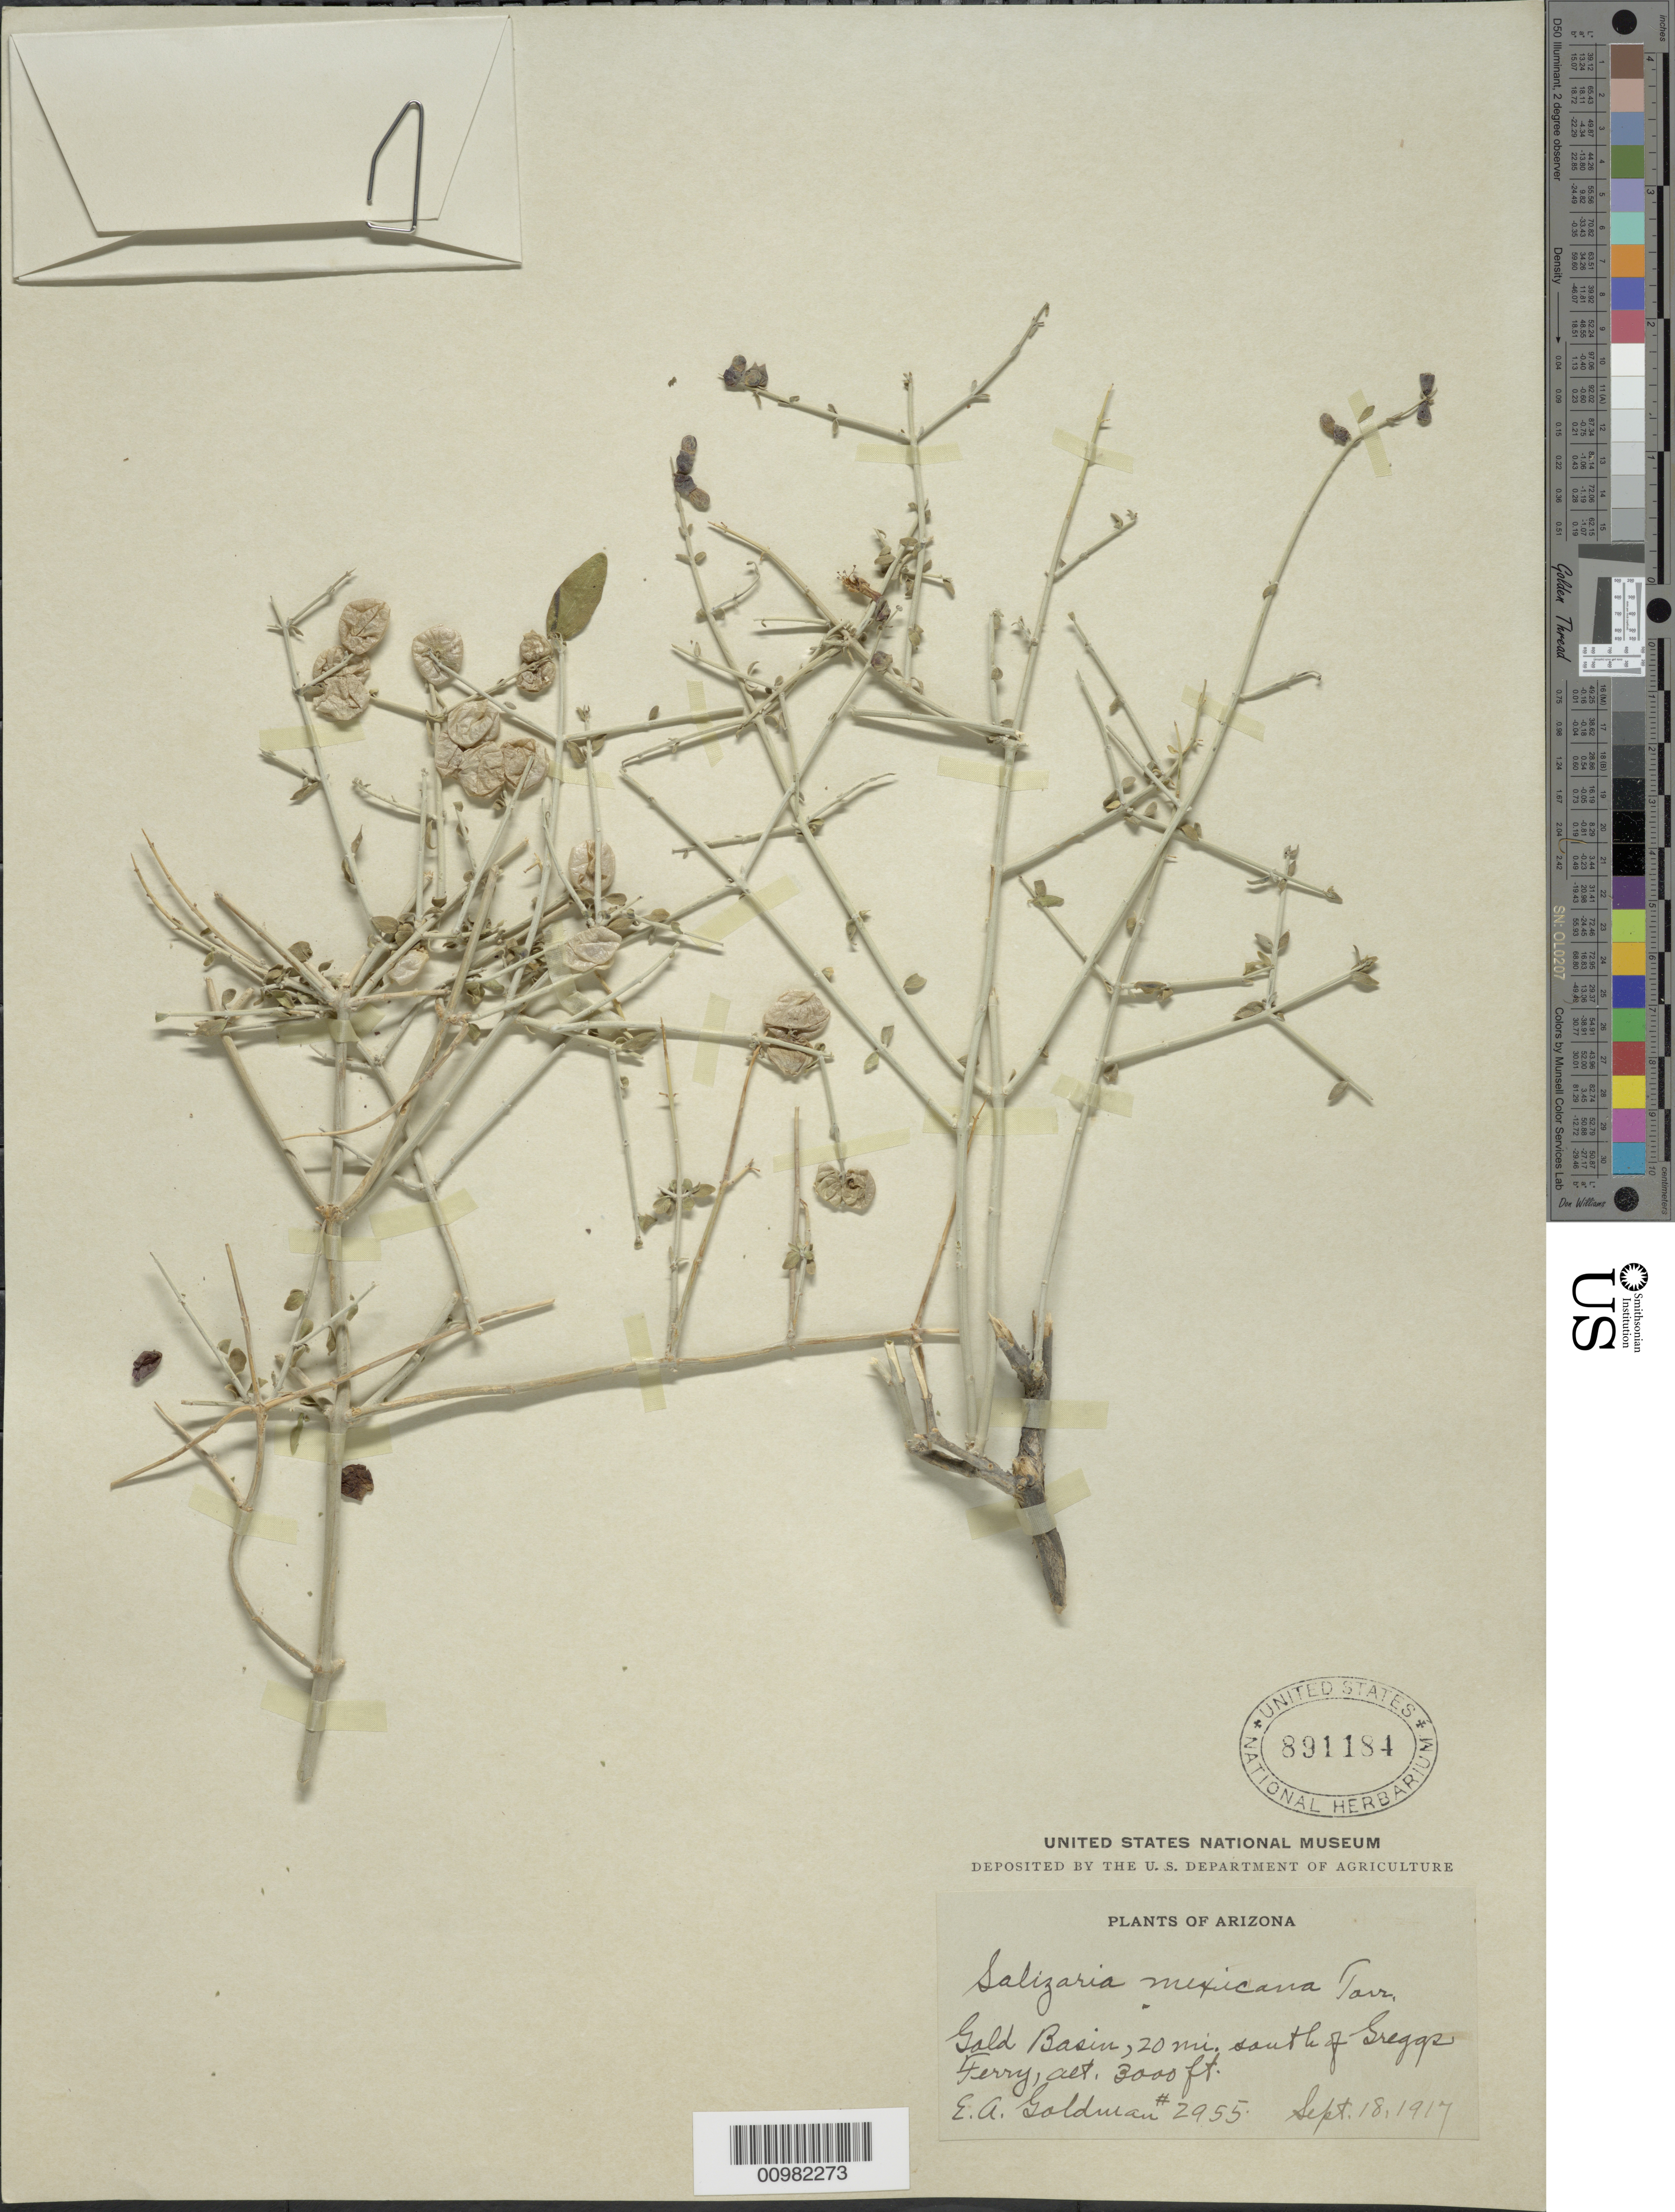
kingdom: Plantae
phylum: Tracheophyta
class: Magnoliopsida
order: Lamiales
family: Lamiaceae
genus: Salazaria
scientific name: Salazaria mexicana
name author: Torr.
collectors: E. A. Goldman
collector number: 2955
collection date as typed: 18 Sep 1917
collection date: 1917-09-18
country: United States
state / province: Arizona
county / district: Mohave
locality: Gold Basin; 20 mi. S. of Greggs(?) Ferry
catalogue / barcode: US 891184